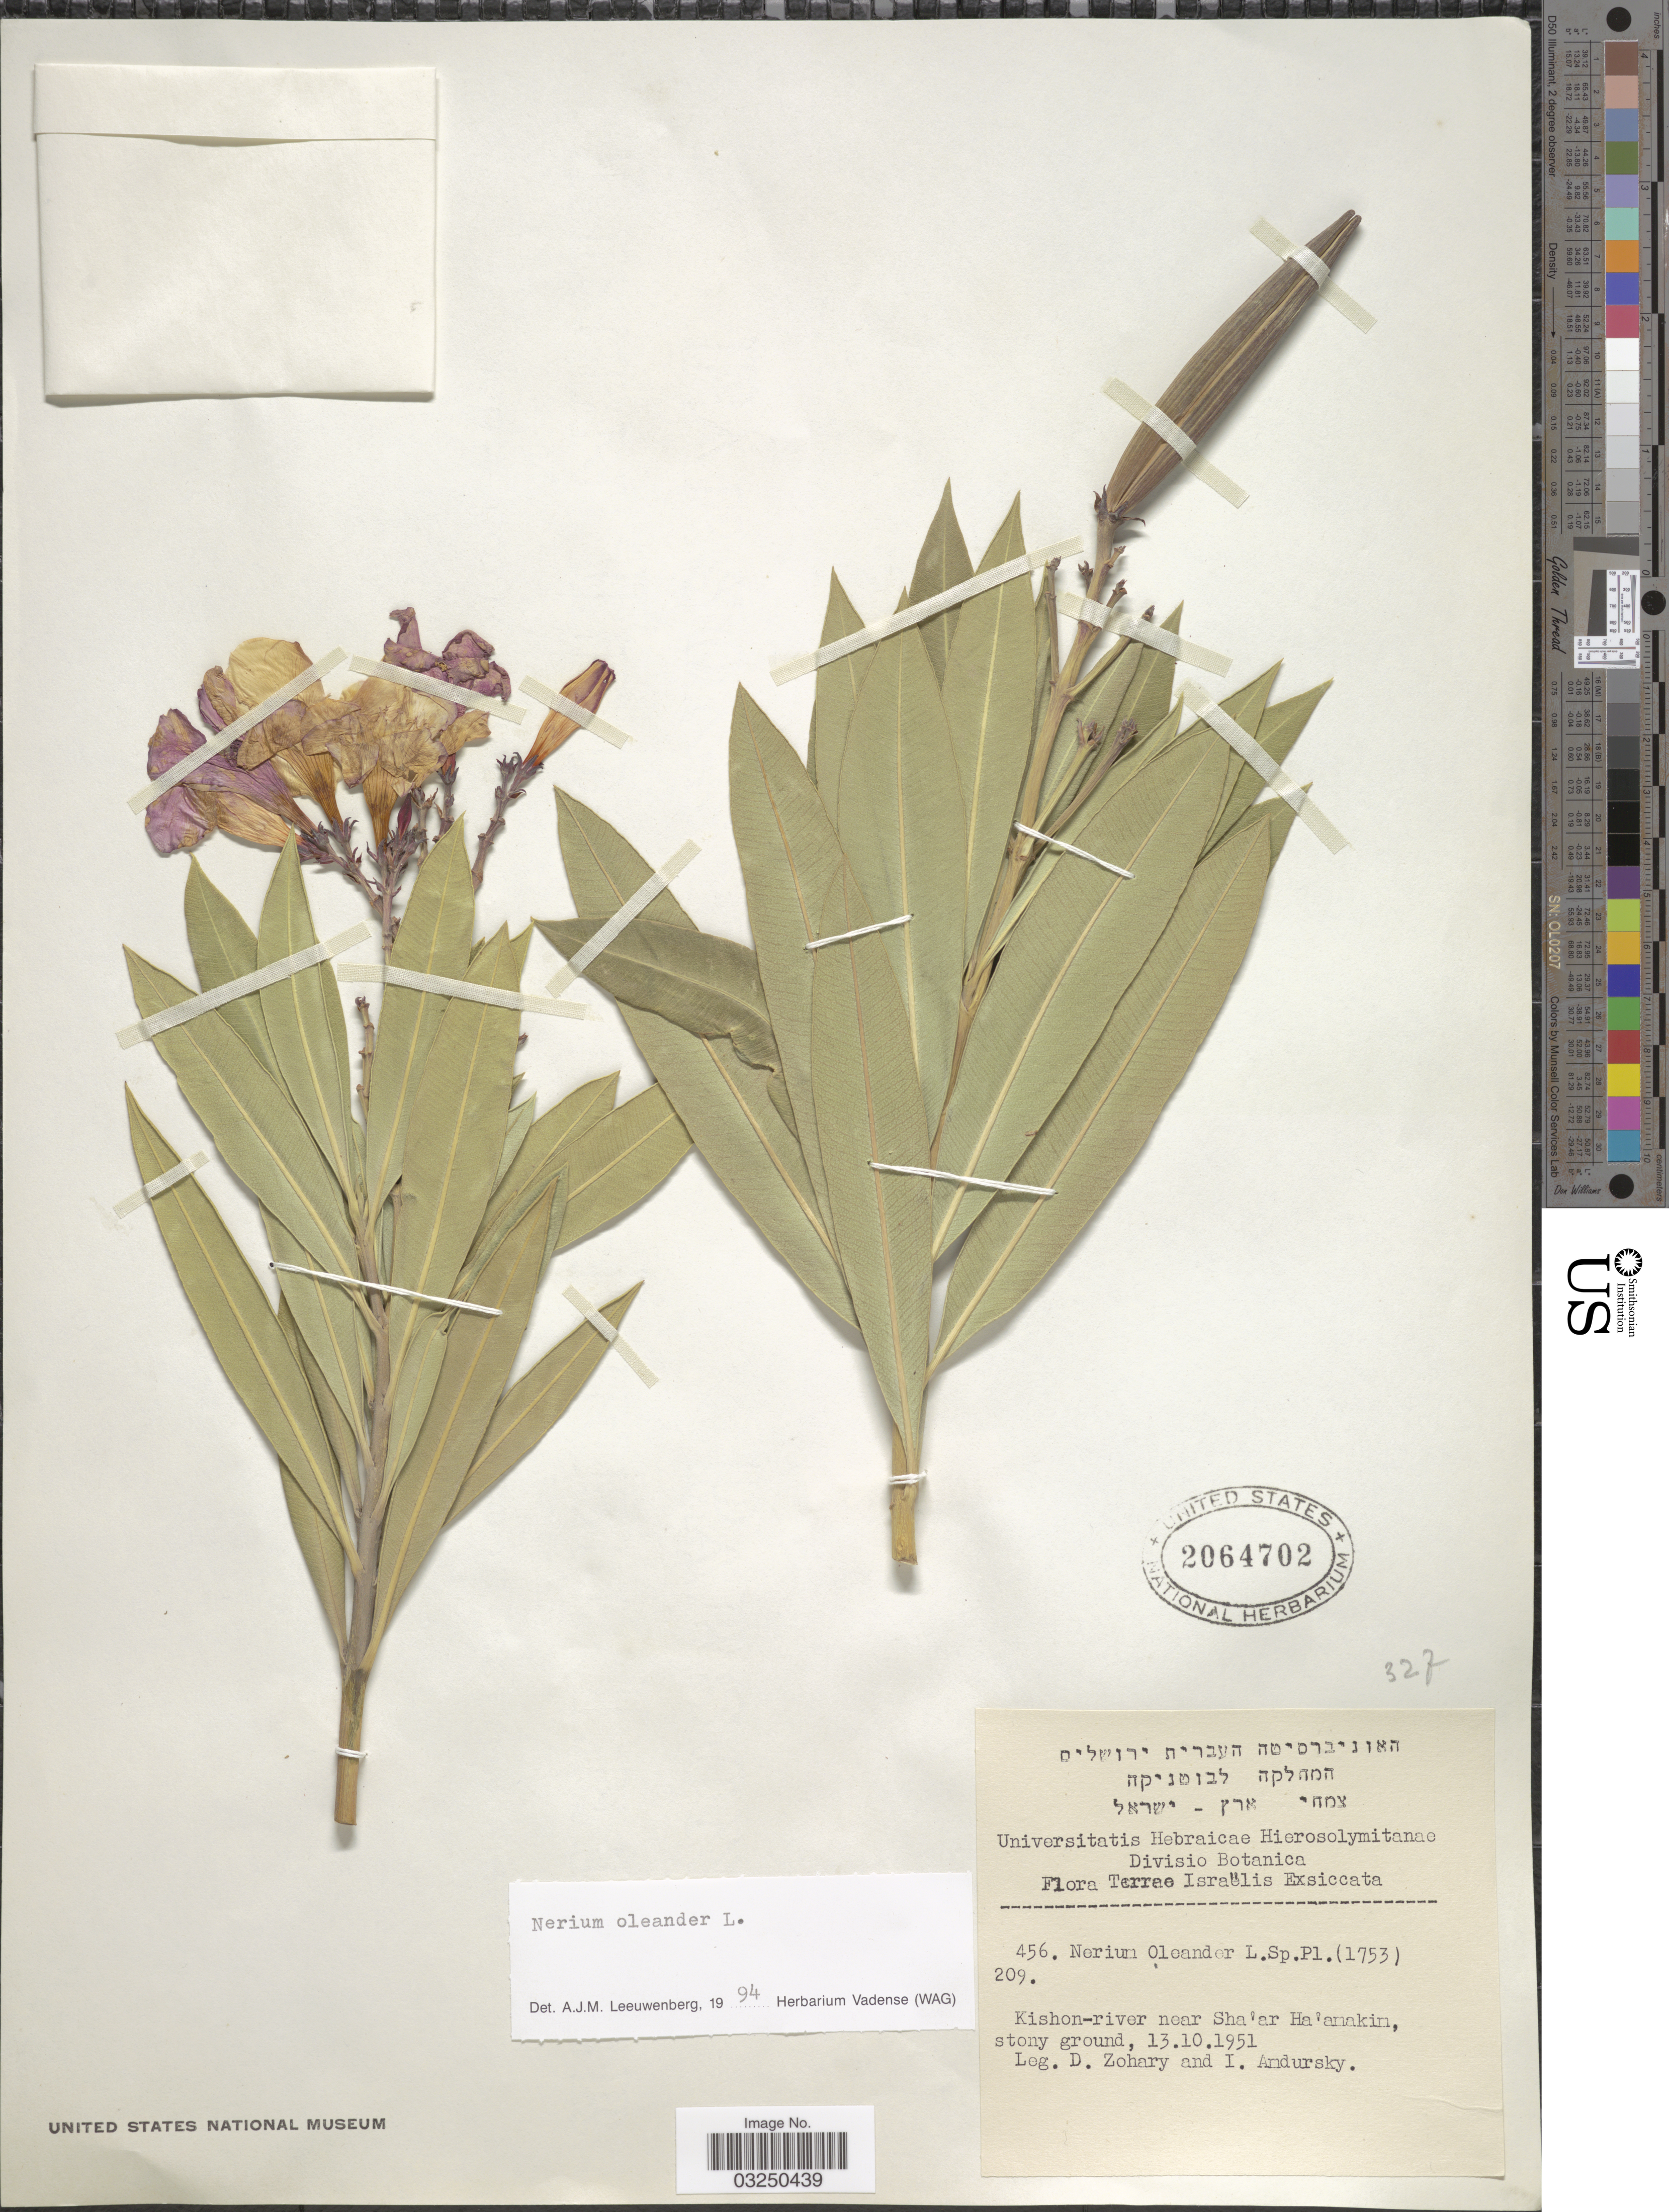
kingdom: Plantae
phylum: Tracheophyta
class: Magnoliopsida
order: Gentianales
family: Apocynaceae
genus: Nerium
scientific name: Nerium oleander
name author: L.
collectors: D. Zohary & I. Amdursky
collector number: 456/209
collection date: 1951-10-13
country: Israel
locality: Kishon-river near Sha'ar Ha'amakim.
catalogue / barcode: US 2064702